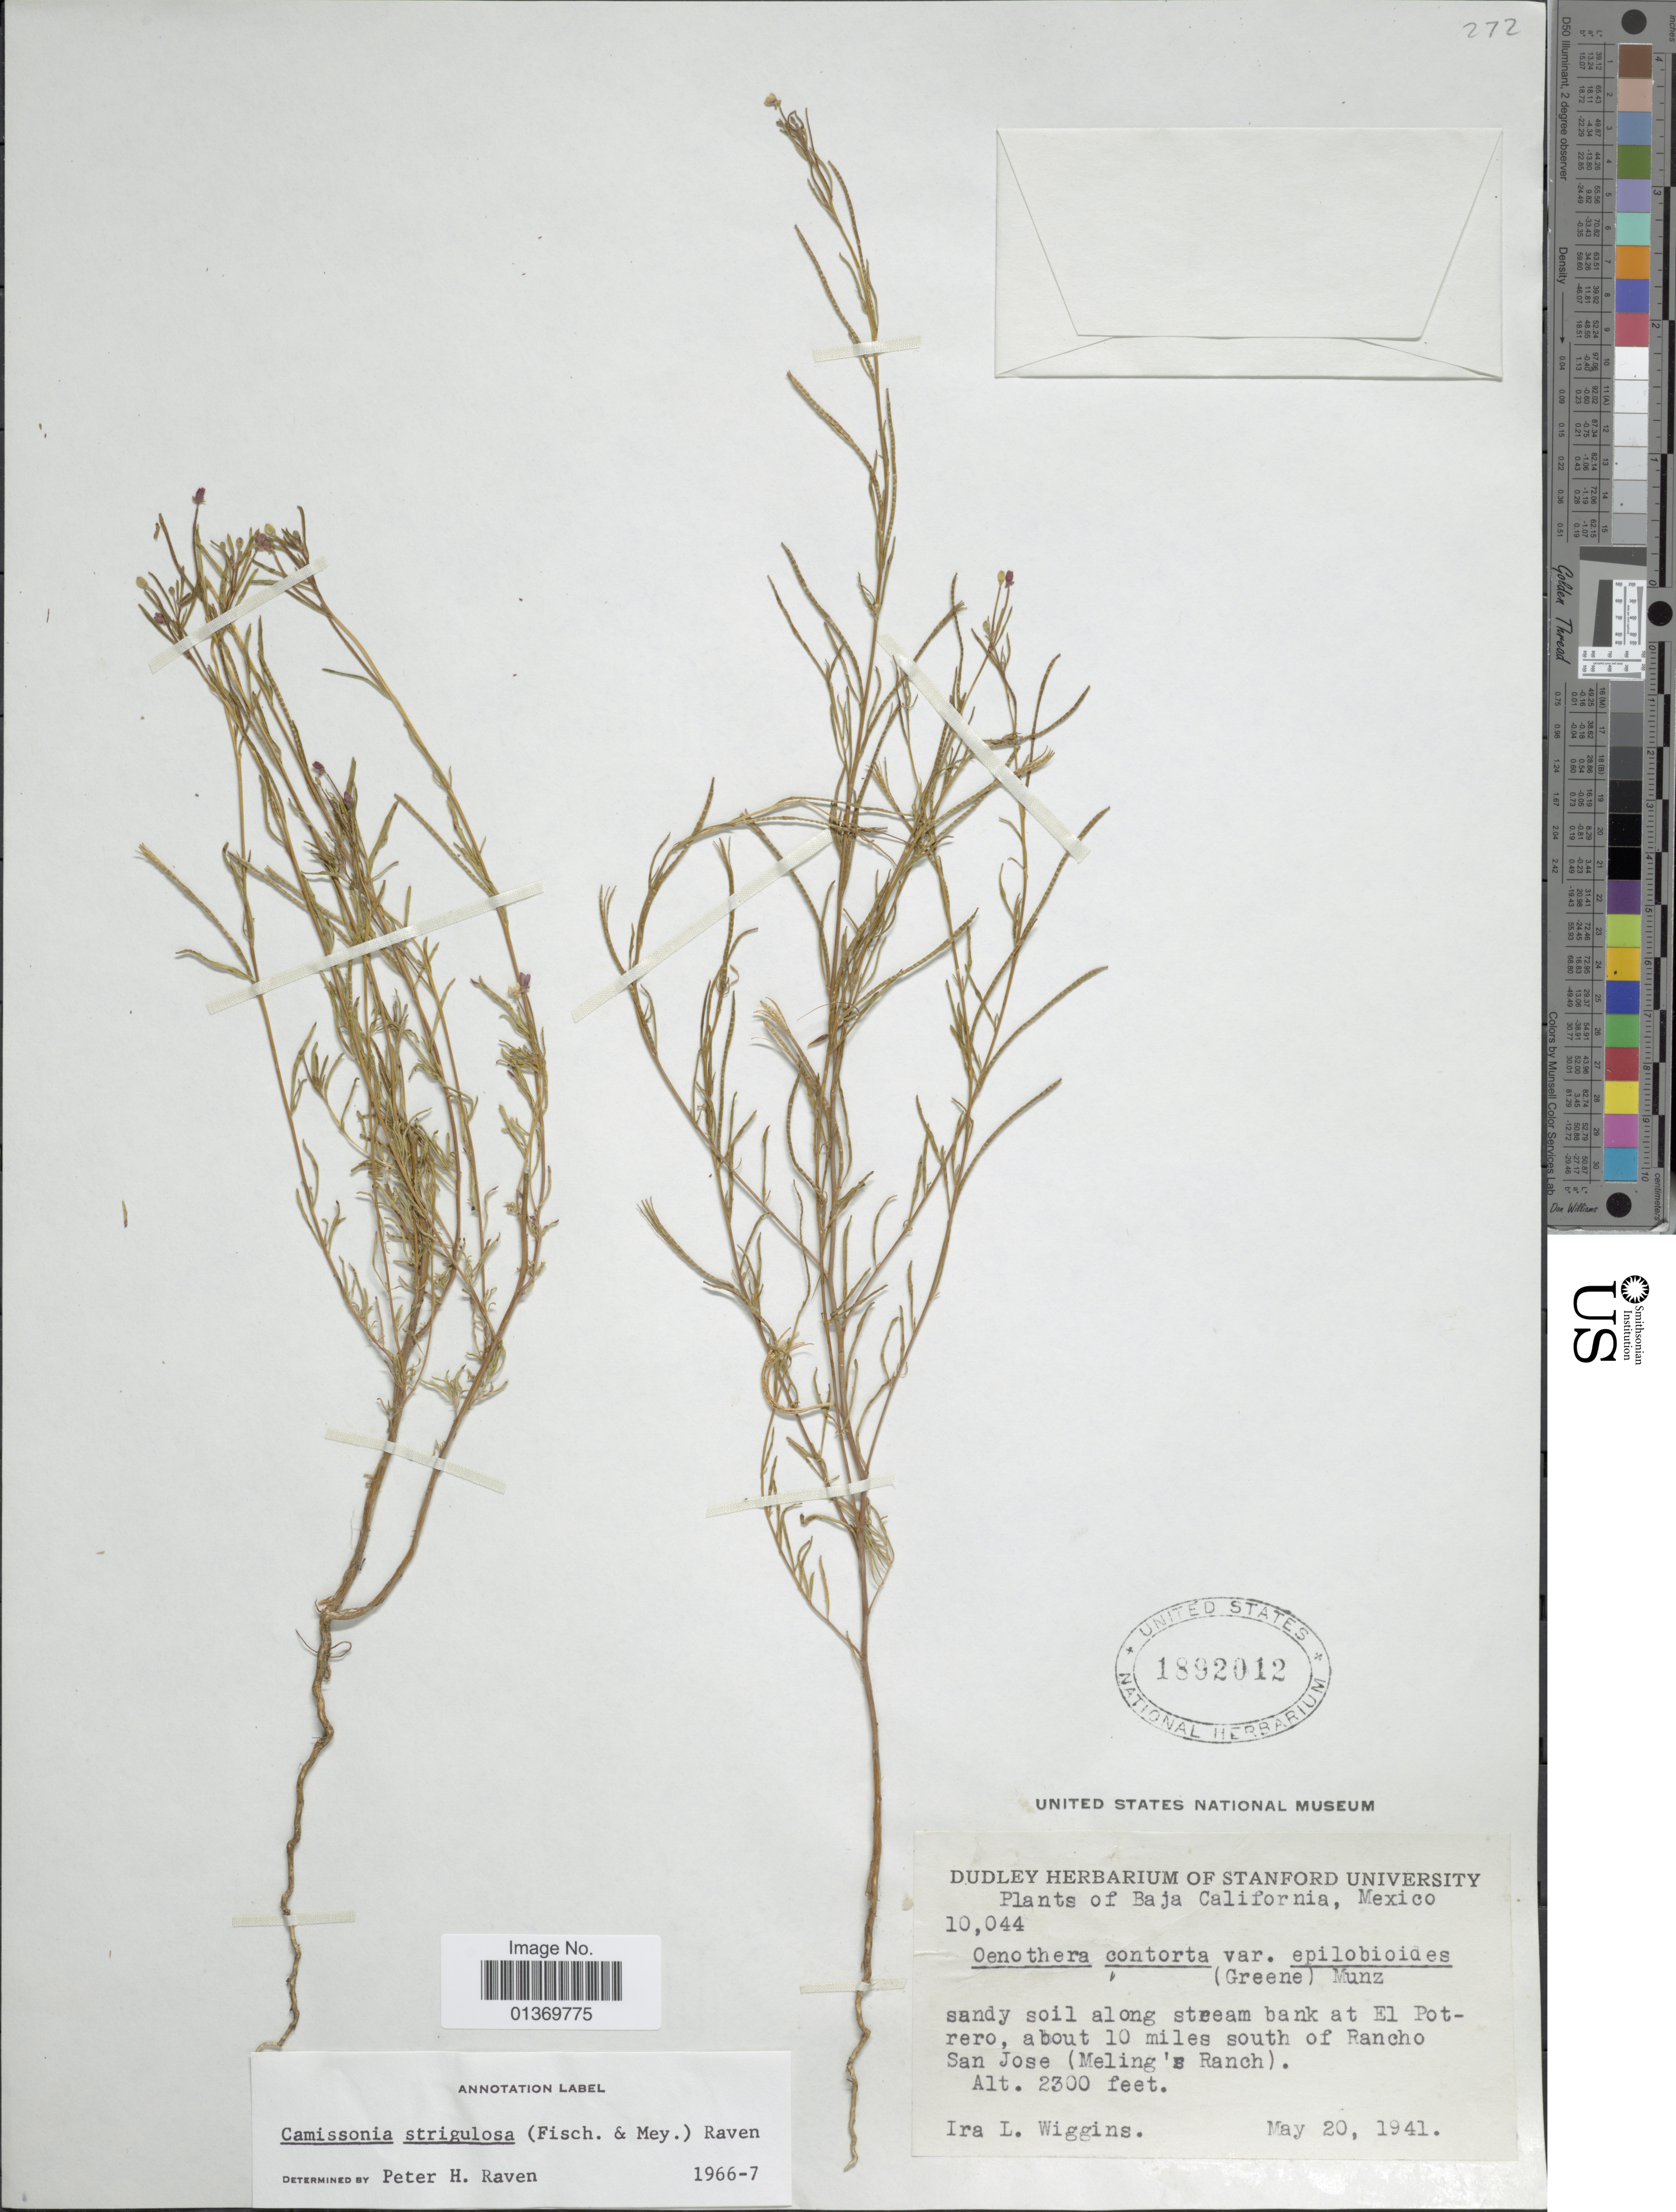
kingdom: Plantae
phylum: Tracheophyta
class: Magnoliopsida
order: Myrtales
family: Onagraceae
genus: Camissonia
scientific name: Camissonia strigulosa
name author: (Fisch. & C.A. Mey.) P.H. Raven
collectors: I. L. Wiggins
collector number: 10044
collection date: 1941-05-20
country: Mexico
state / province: Baja California Norte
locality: Along stream bank at El Potrero, about 10 miles south of Rancho San Jose (Meling's Ranch)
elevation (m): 701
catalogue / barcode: US 1892012